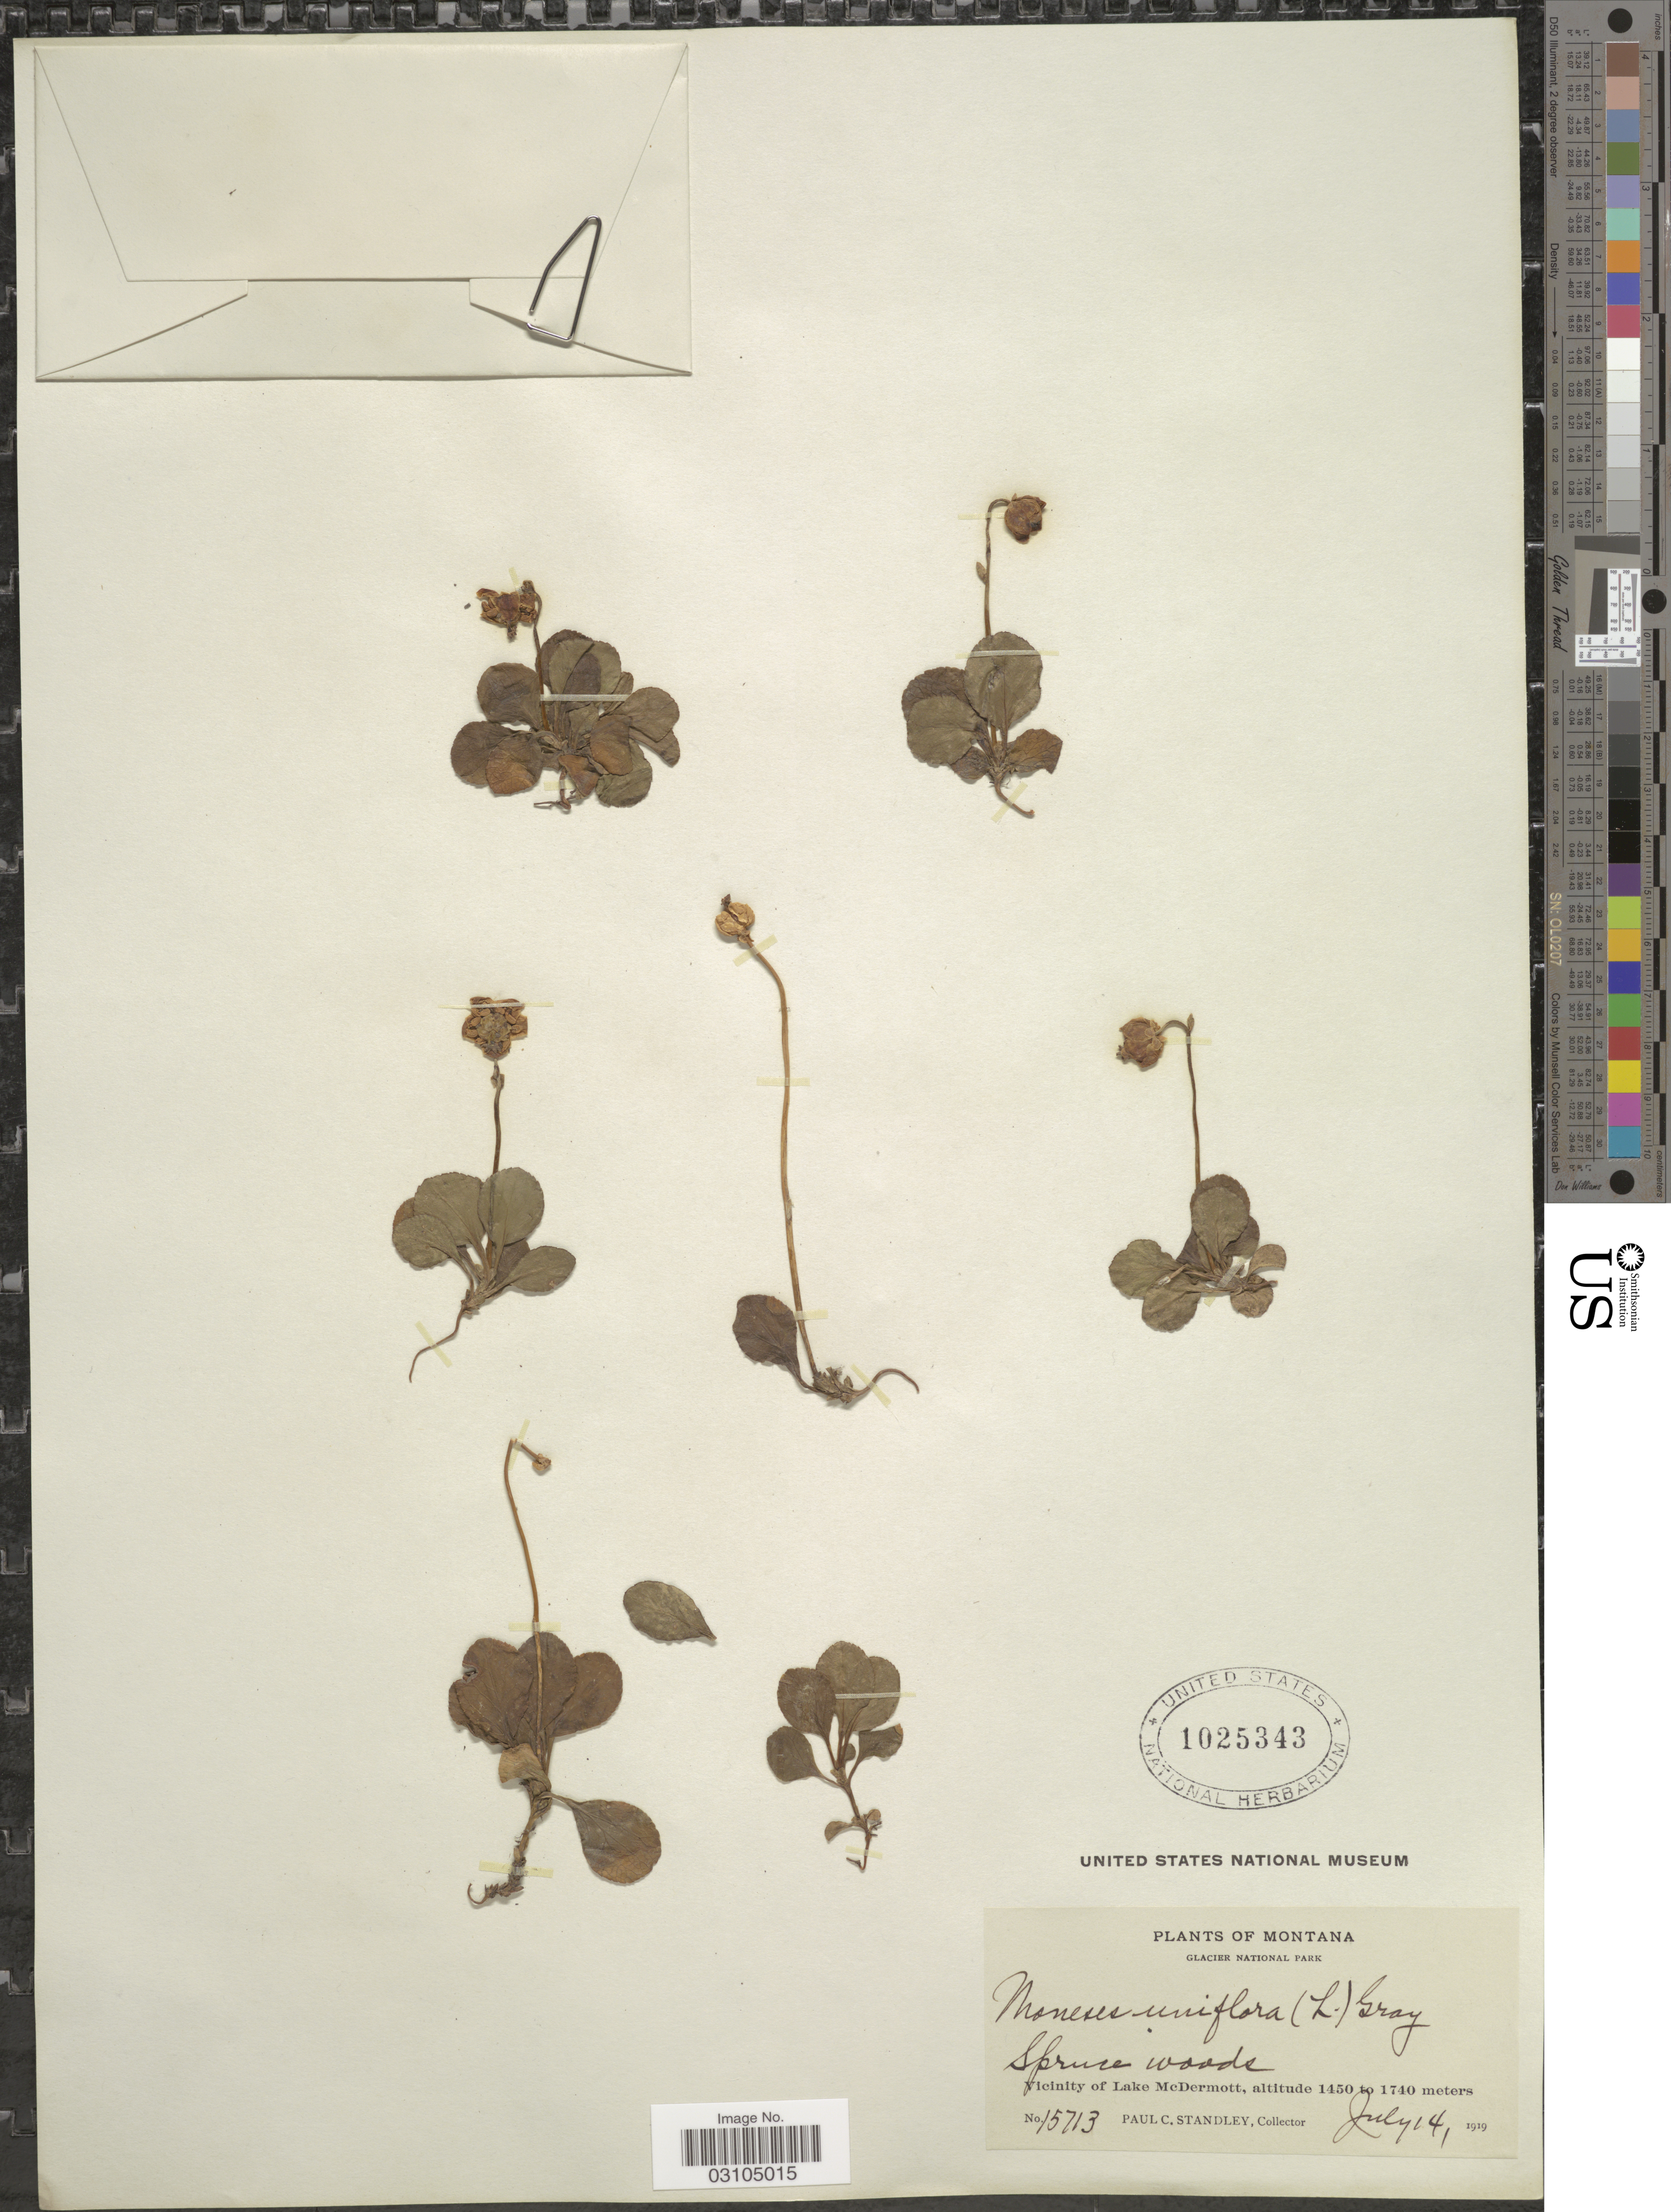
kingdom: Plantae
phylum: Tracheophyta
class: Magnoliopsida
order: Ericales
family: Ericaceae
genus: Moneses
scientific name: Moneses uniflora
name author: (L.) A. Gray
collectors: P. C. Standley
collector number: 15713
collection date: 1919-07-14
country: United States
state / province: Montana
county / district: Glacier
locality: Glacier National Park, Vicinity of Lake McDermott.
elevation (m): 1450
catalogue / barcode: US 1025343